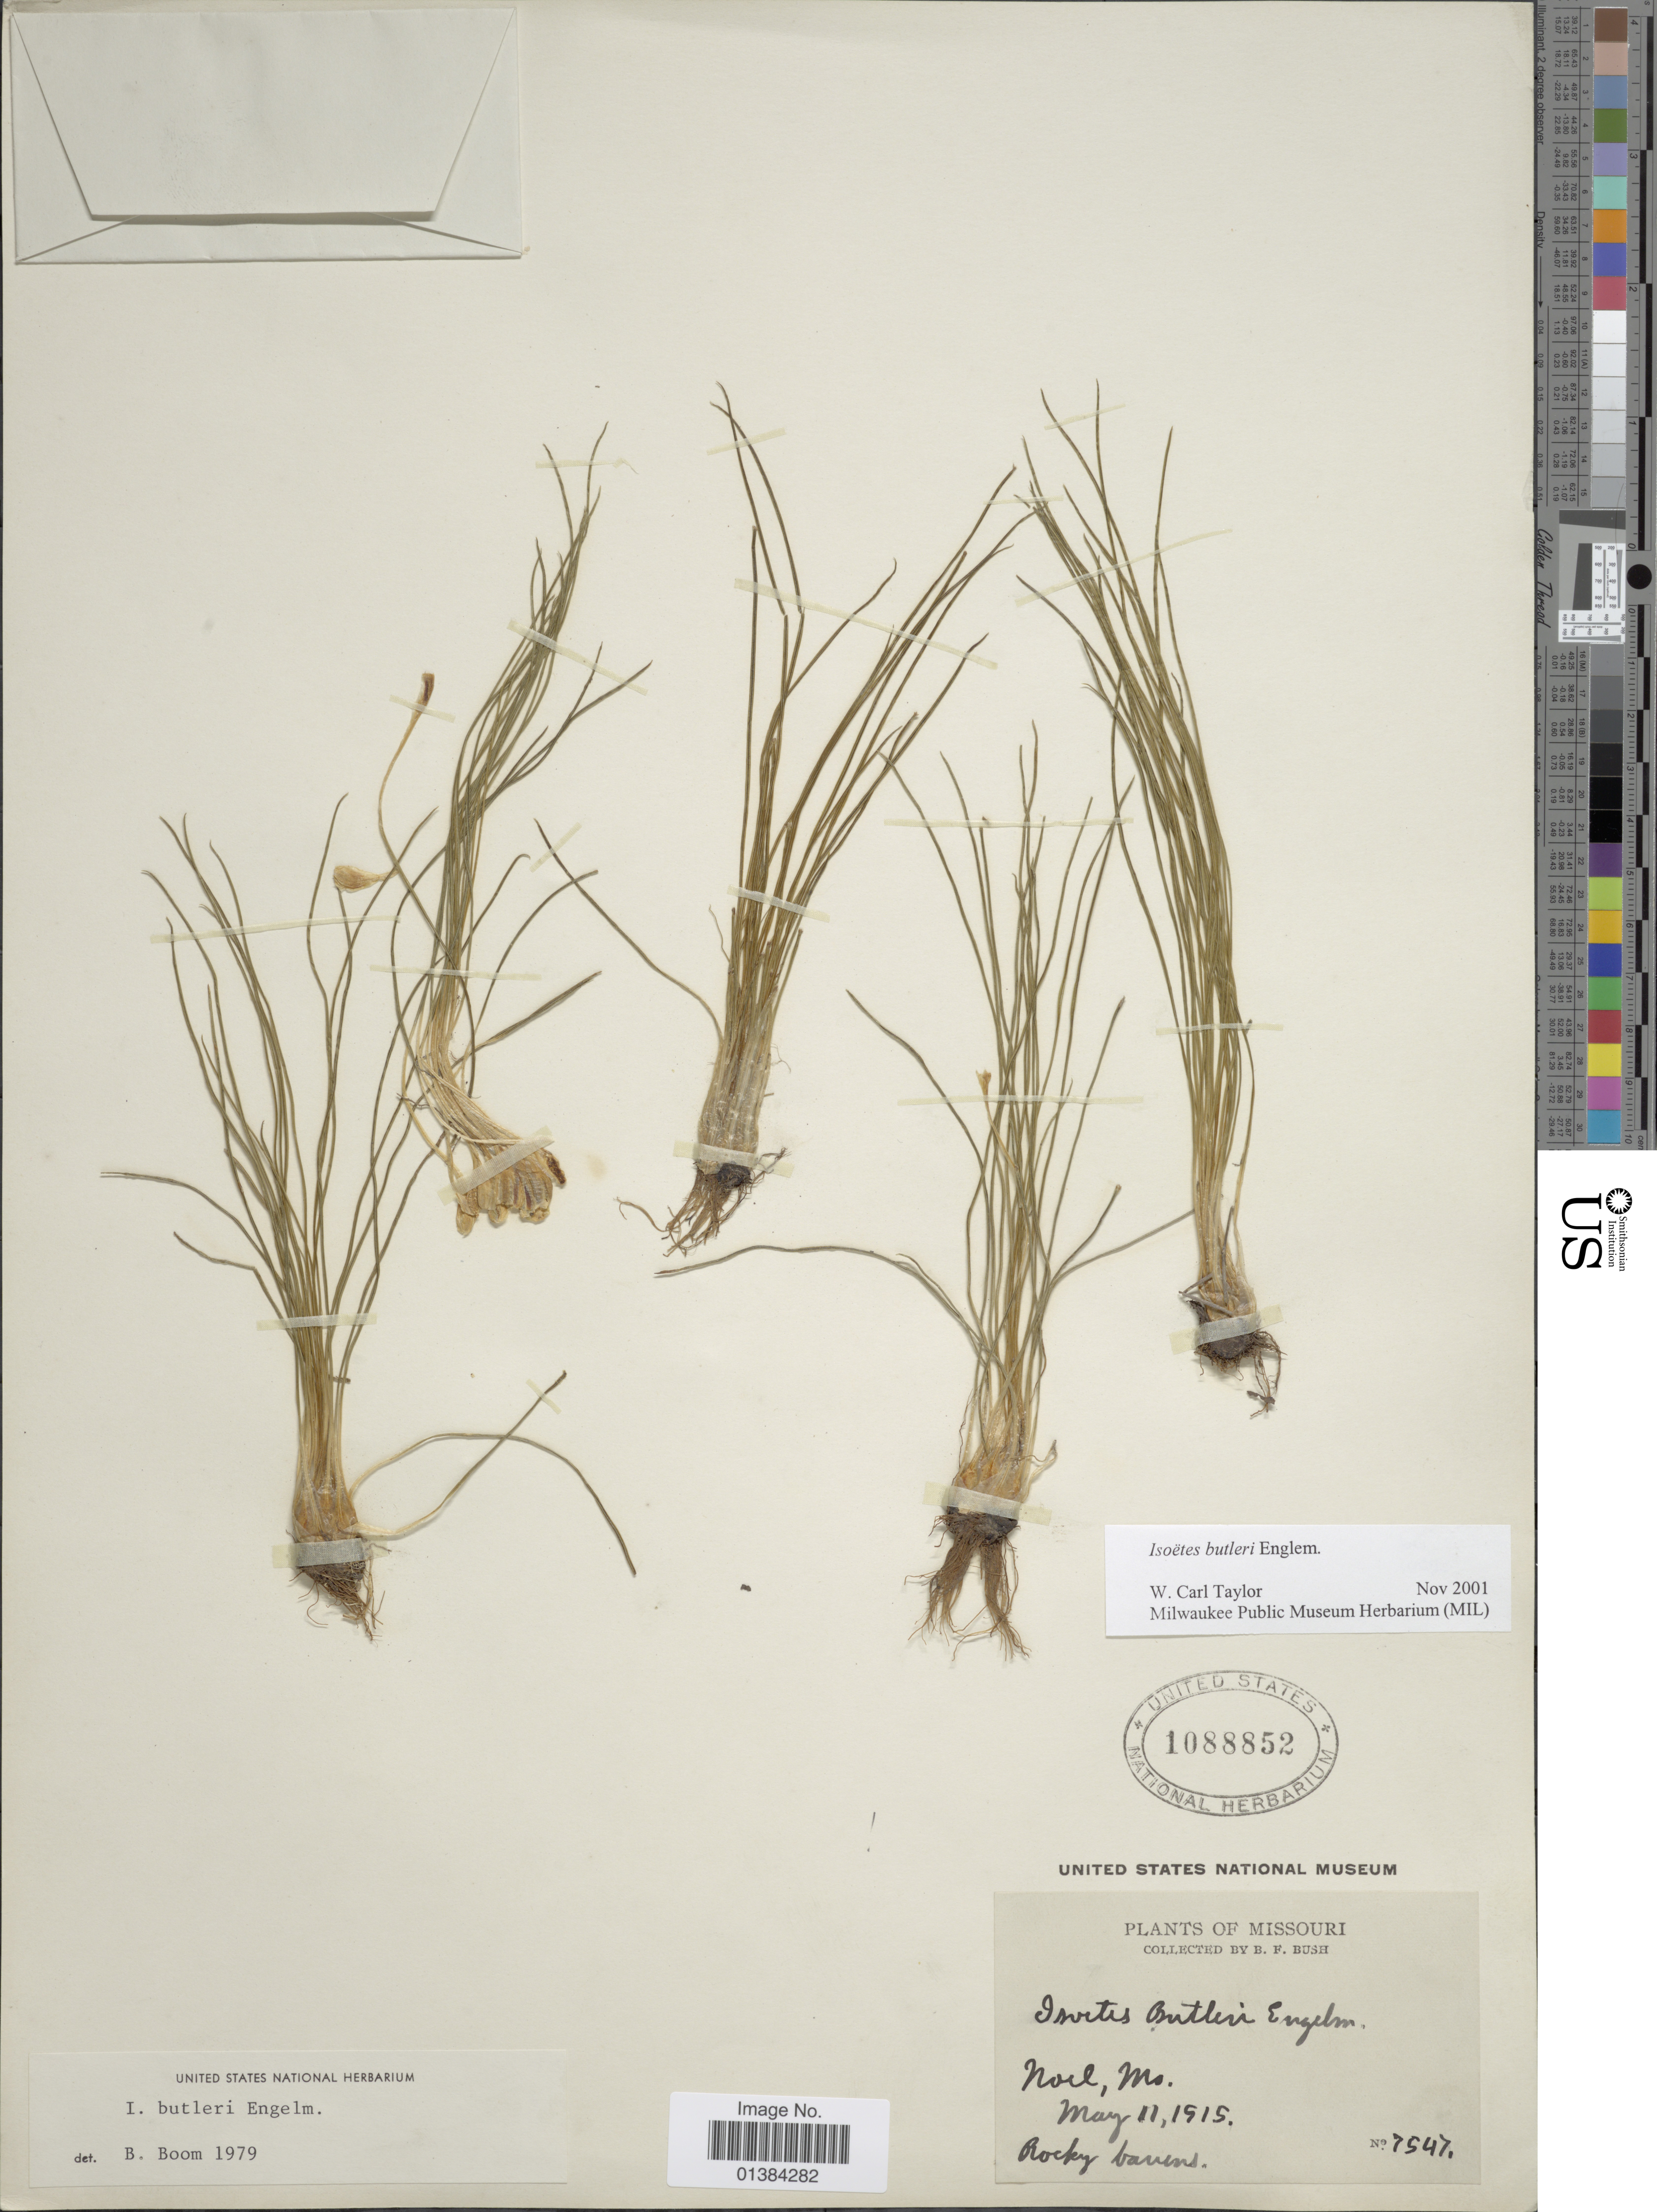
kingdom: Plantae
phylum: Tracheophyta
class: Lycopodiopsida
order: Isoetales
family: Isoetaceae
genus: Isoetes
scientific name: Isoetes butleri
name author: Engelm.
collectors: B. F. Bush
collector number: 7547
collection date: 1915-05-11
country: United States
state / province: Missouri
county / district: McDonald County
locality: Noel.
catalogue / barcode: US 1088852